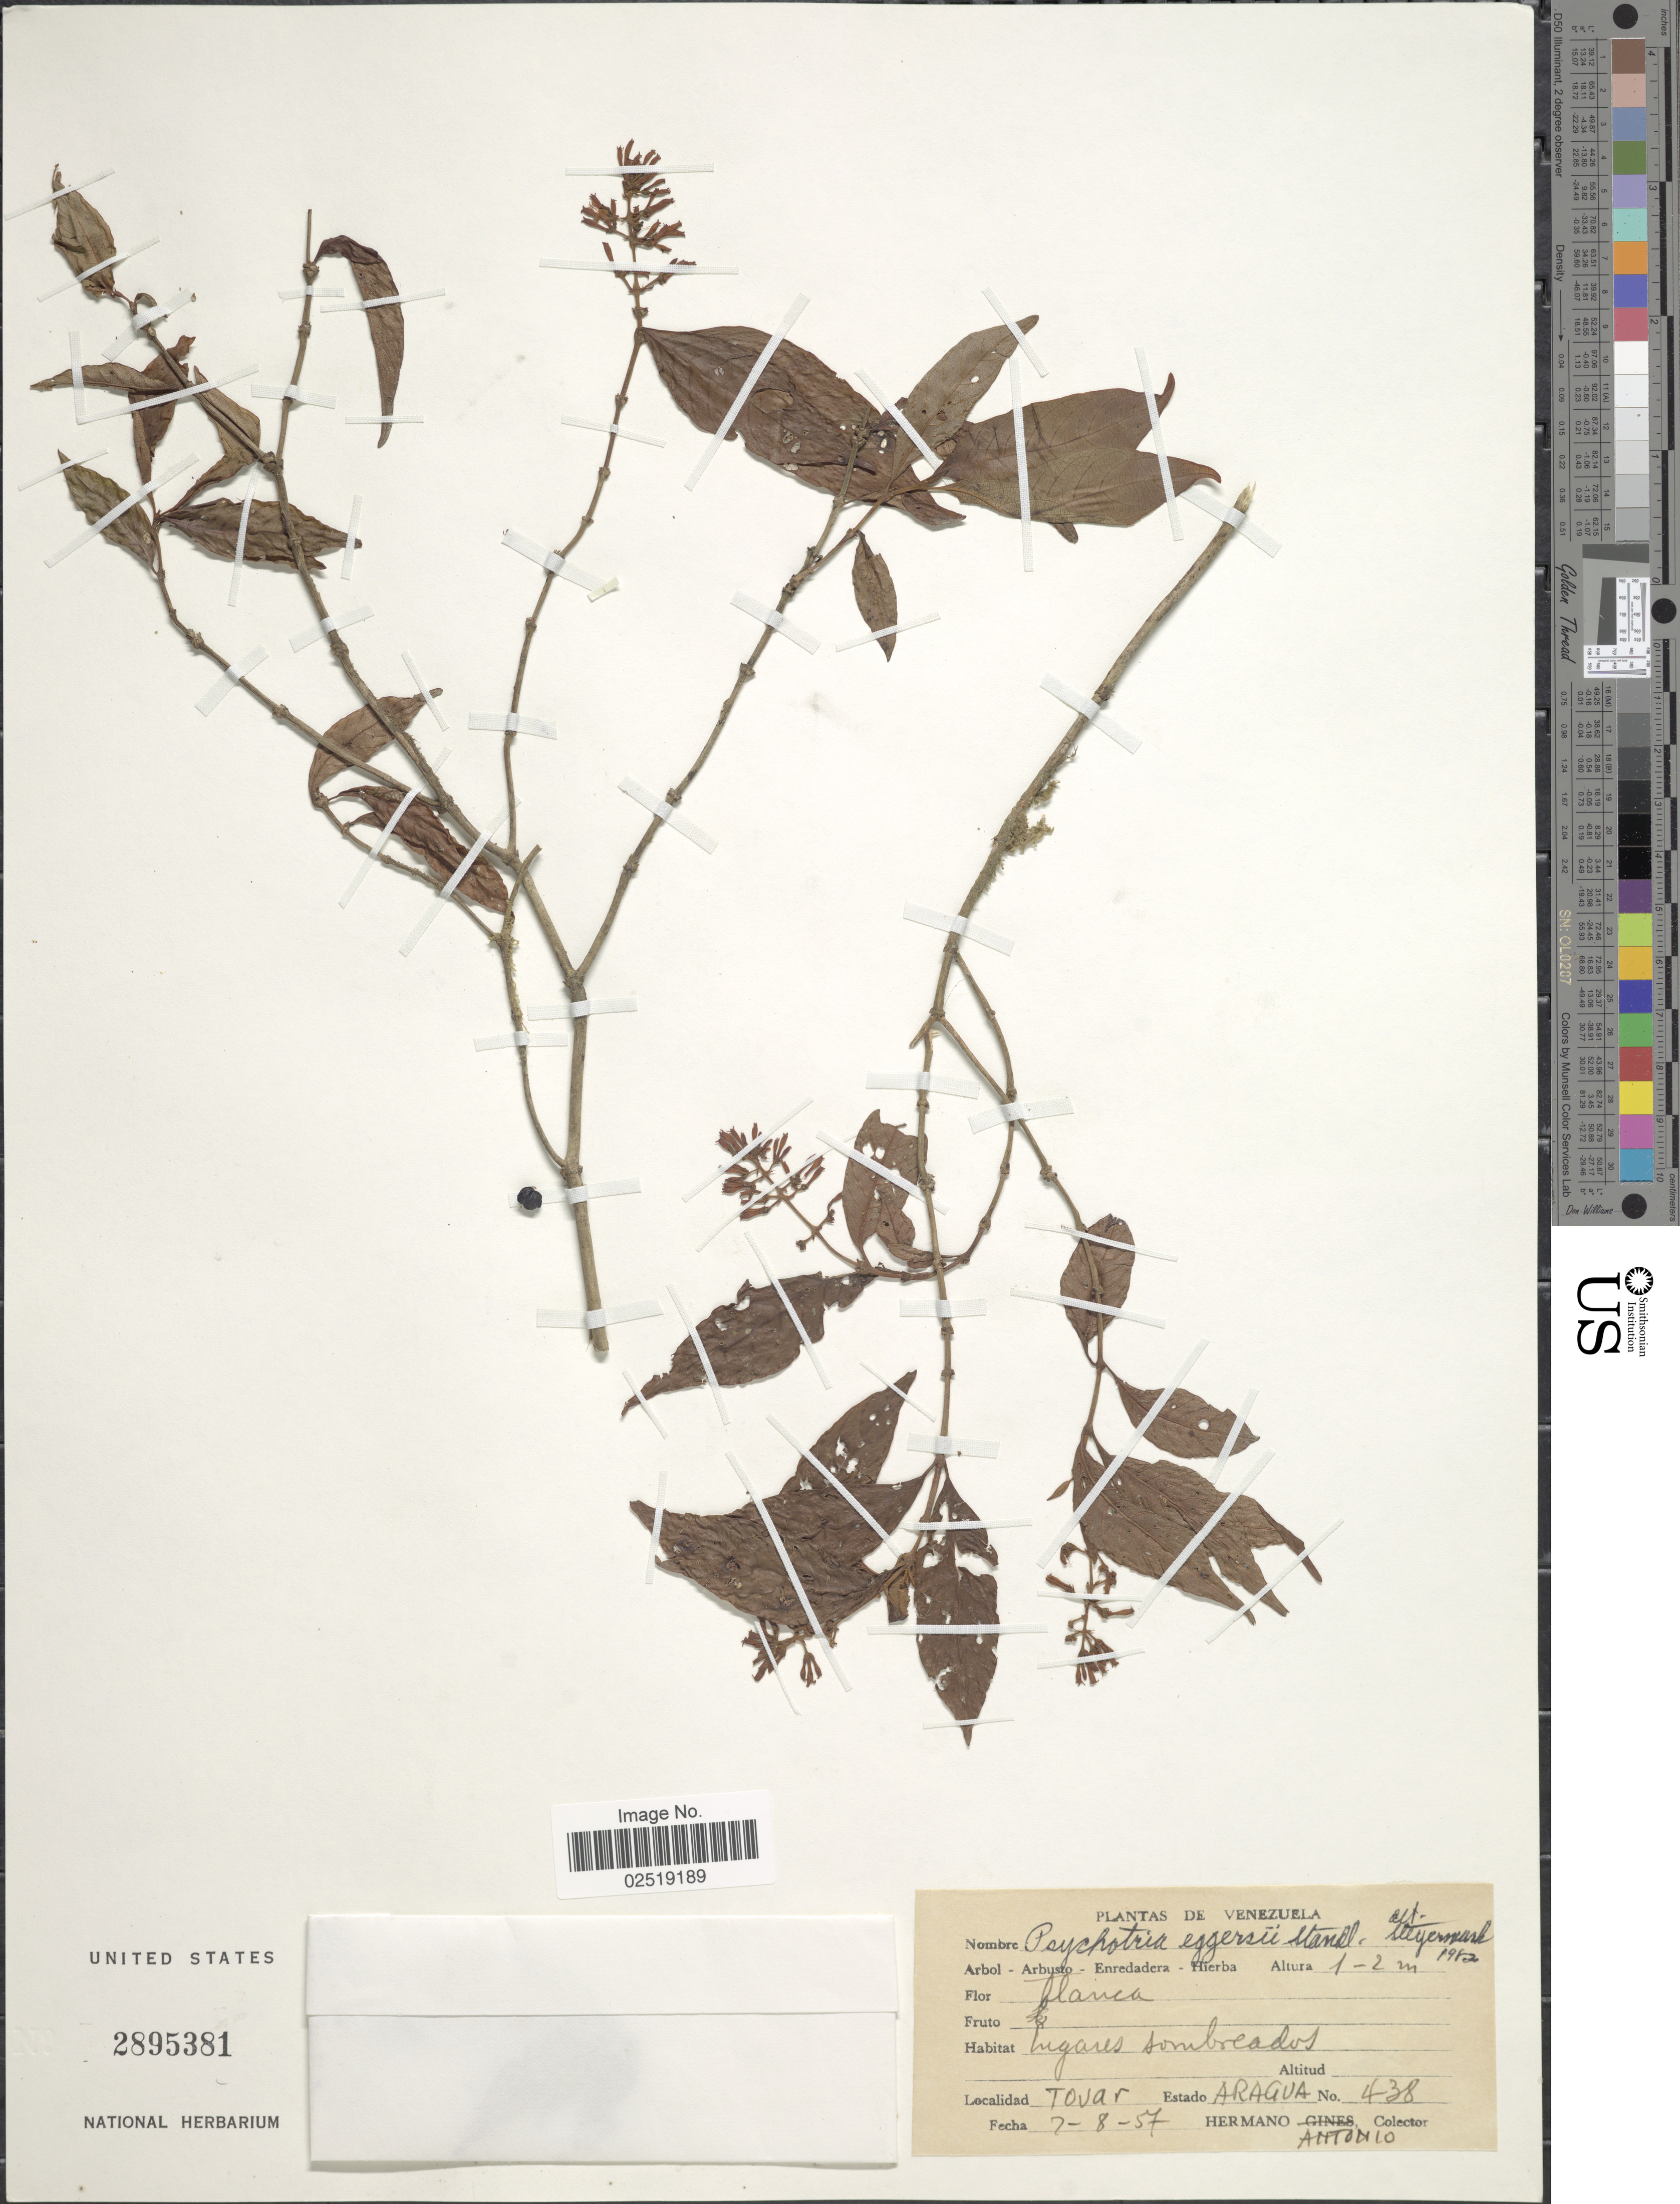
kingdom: Plantae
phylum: Tracheophyta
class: Magnoliopsida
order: Gentianales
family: Rubiaceae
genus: Psychotria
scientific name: Psychotria eggersii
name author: Standl.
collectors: H. Antonio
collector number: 438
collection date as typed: Transcribed d/m/y: 7/8/57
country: Venezuela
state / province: Aragua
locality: Tovar, Aragua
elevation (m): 1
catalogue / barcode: US 2895381